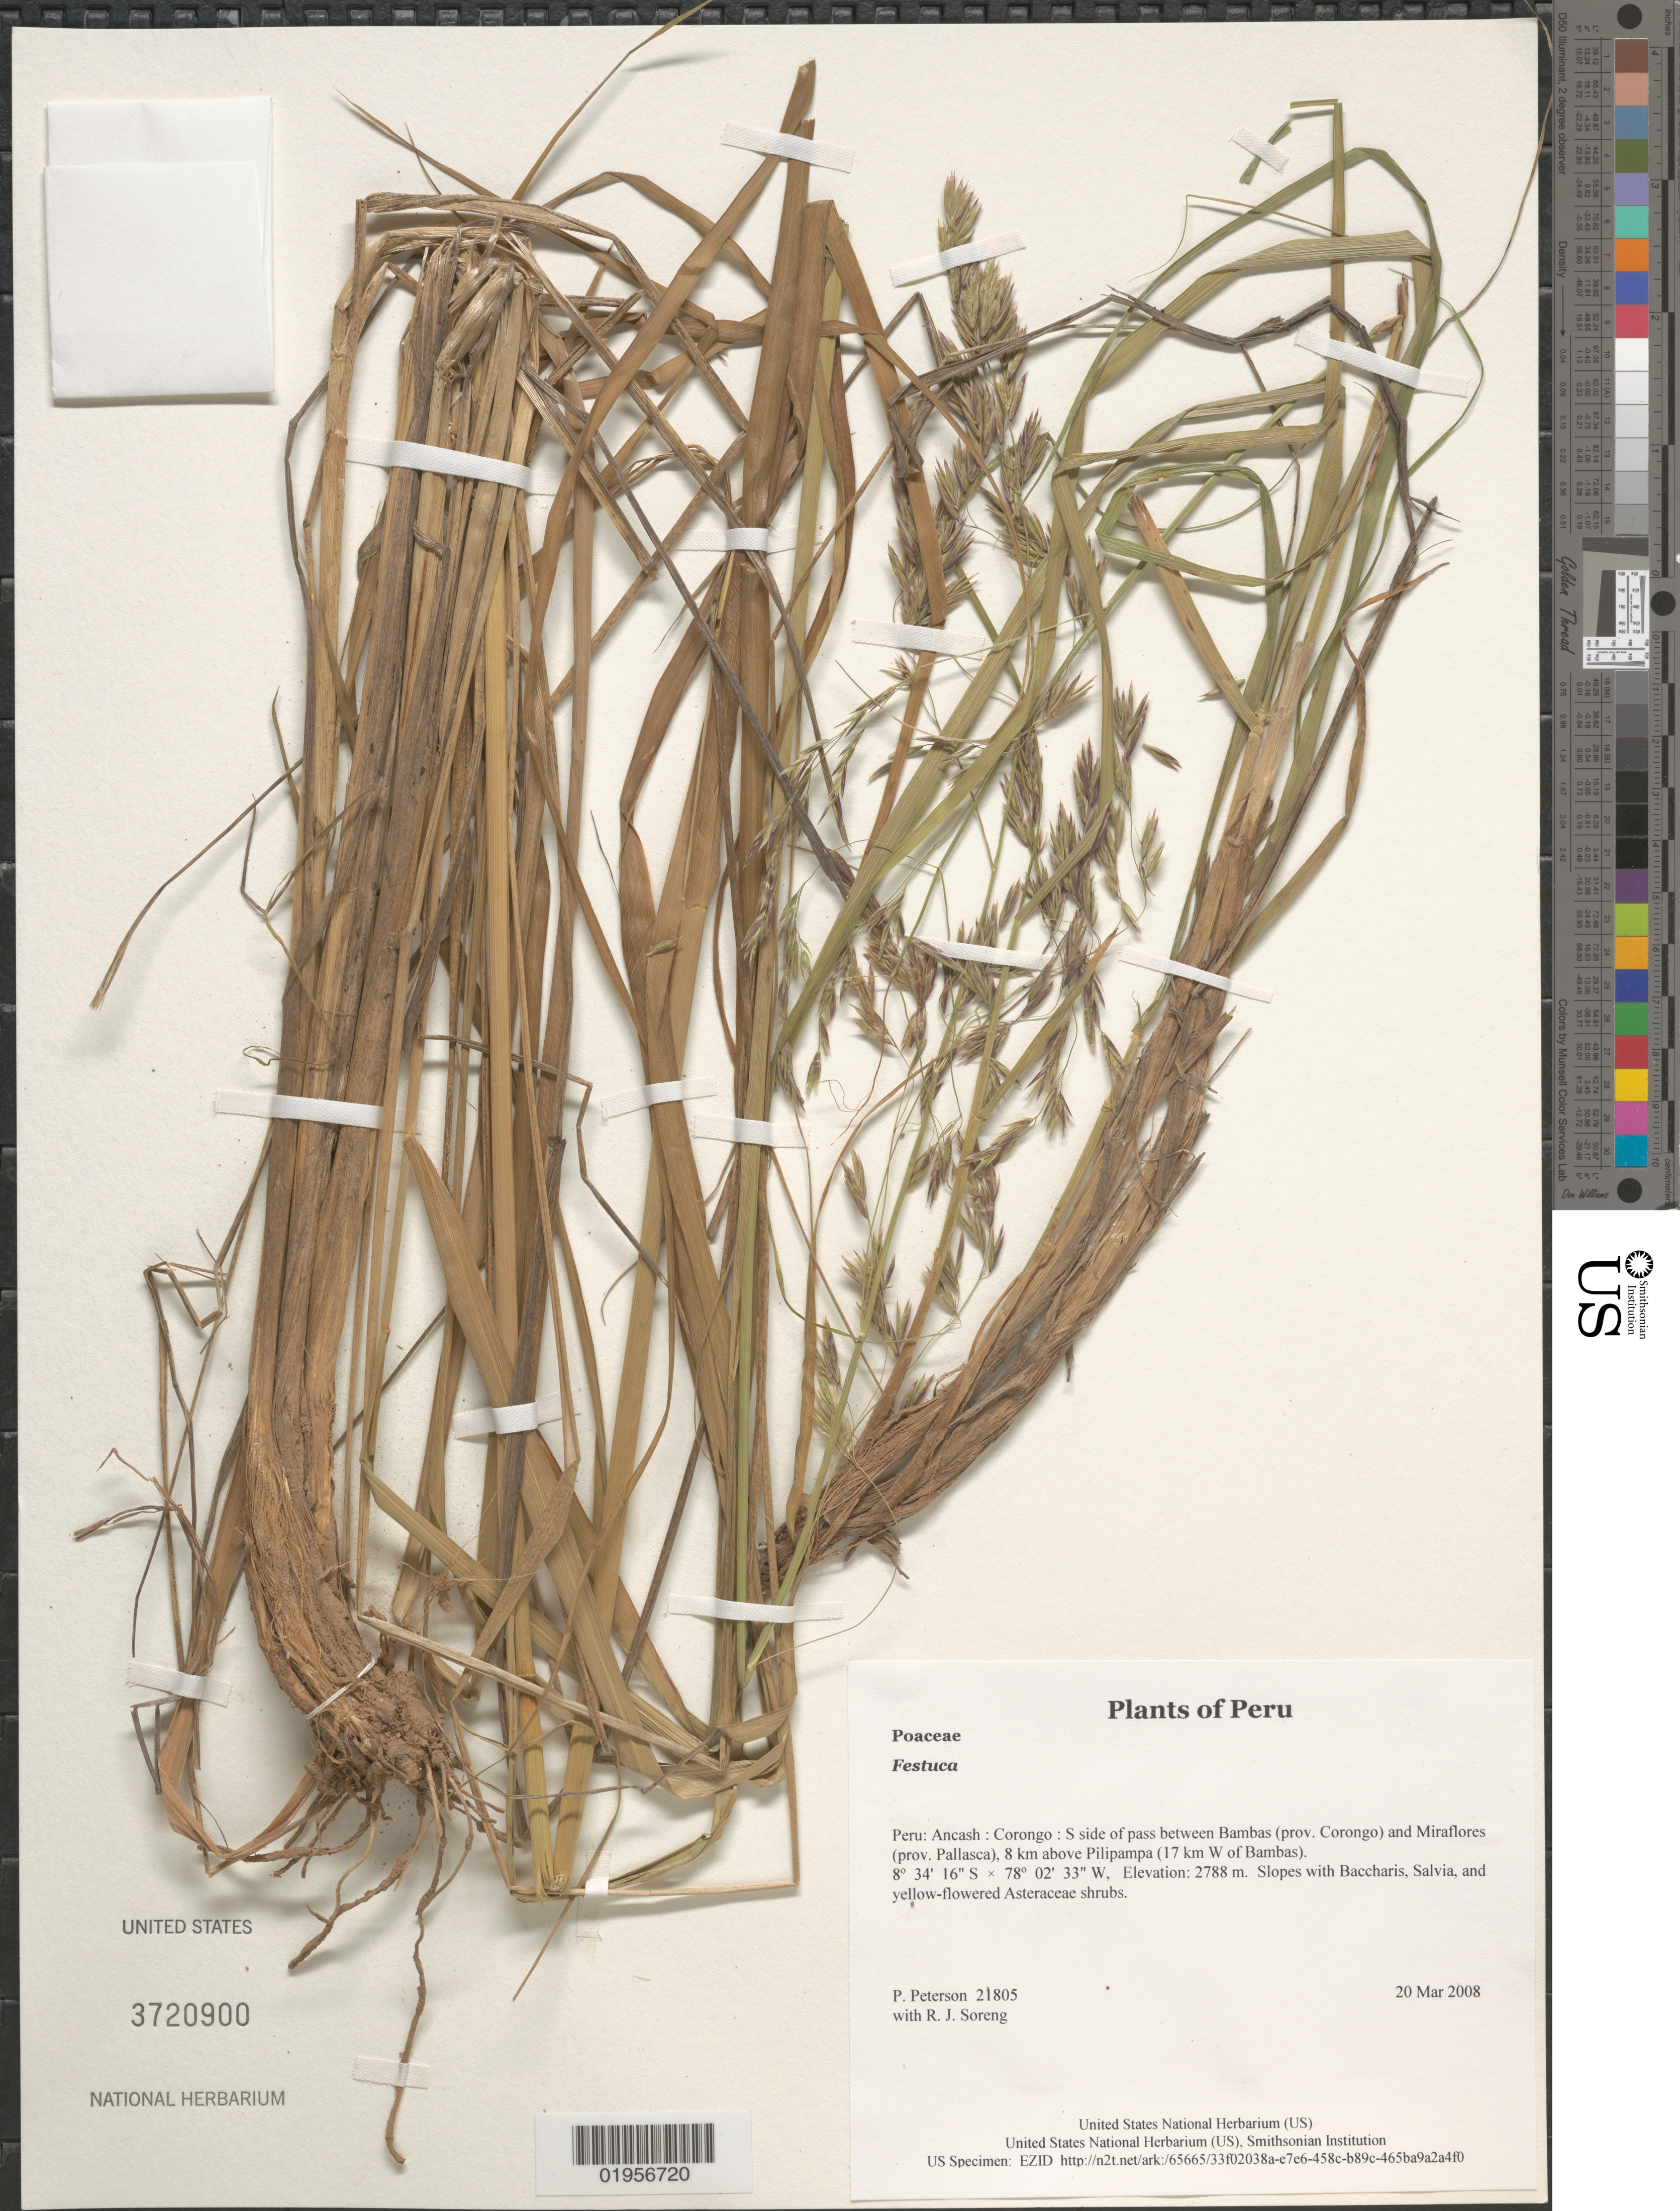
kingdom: Plantae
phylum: Tracheophyta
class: Liliopsida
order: Poales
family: Poaceae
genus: Festuca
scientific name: Festuca sp.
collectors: P. M. Peterson & R. J. Soreng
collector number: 21805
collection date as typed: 20 Mar 2008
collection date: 2008-03-20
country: Peru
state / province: Ancash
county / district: Corongo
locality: S side of pass between Bambas (prov. Corongo) and Miraflores (prov. Pallasca), 8 km above Pilipampa (17 km W of Bambas)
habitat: Slopes with Baccharis, Salvia, and yellow-flowered Asteraceae shrubs.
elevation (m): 2788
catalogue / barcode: US 3720900